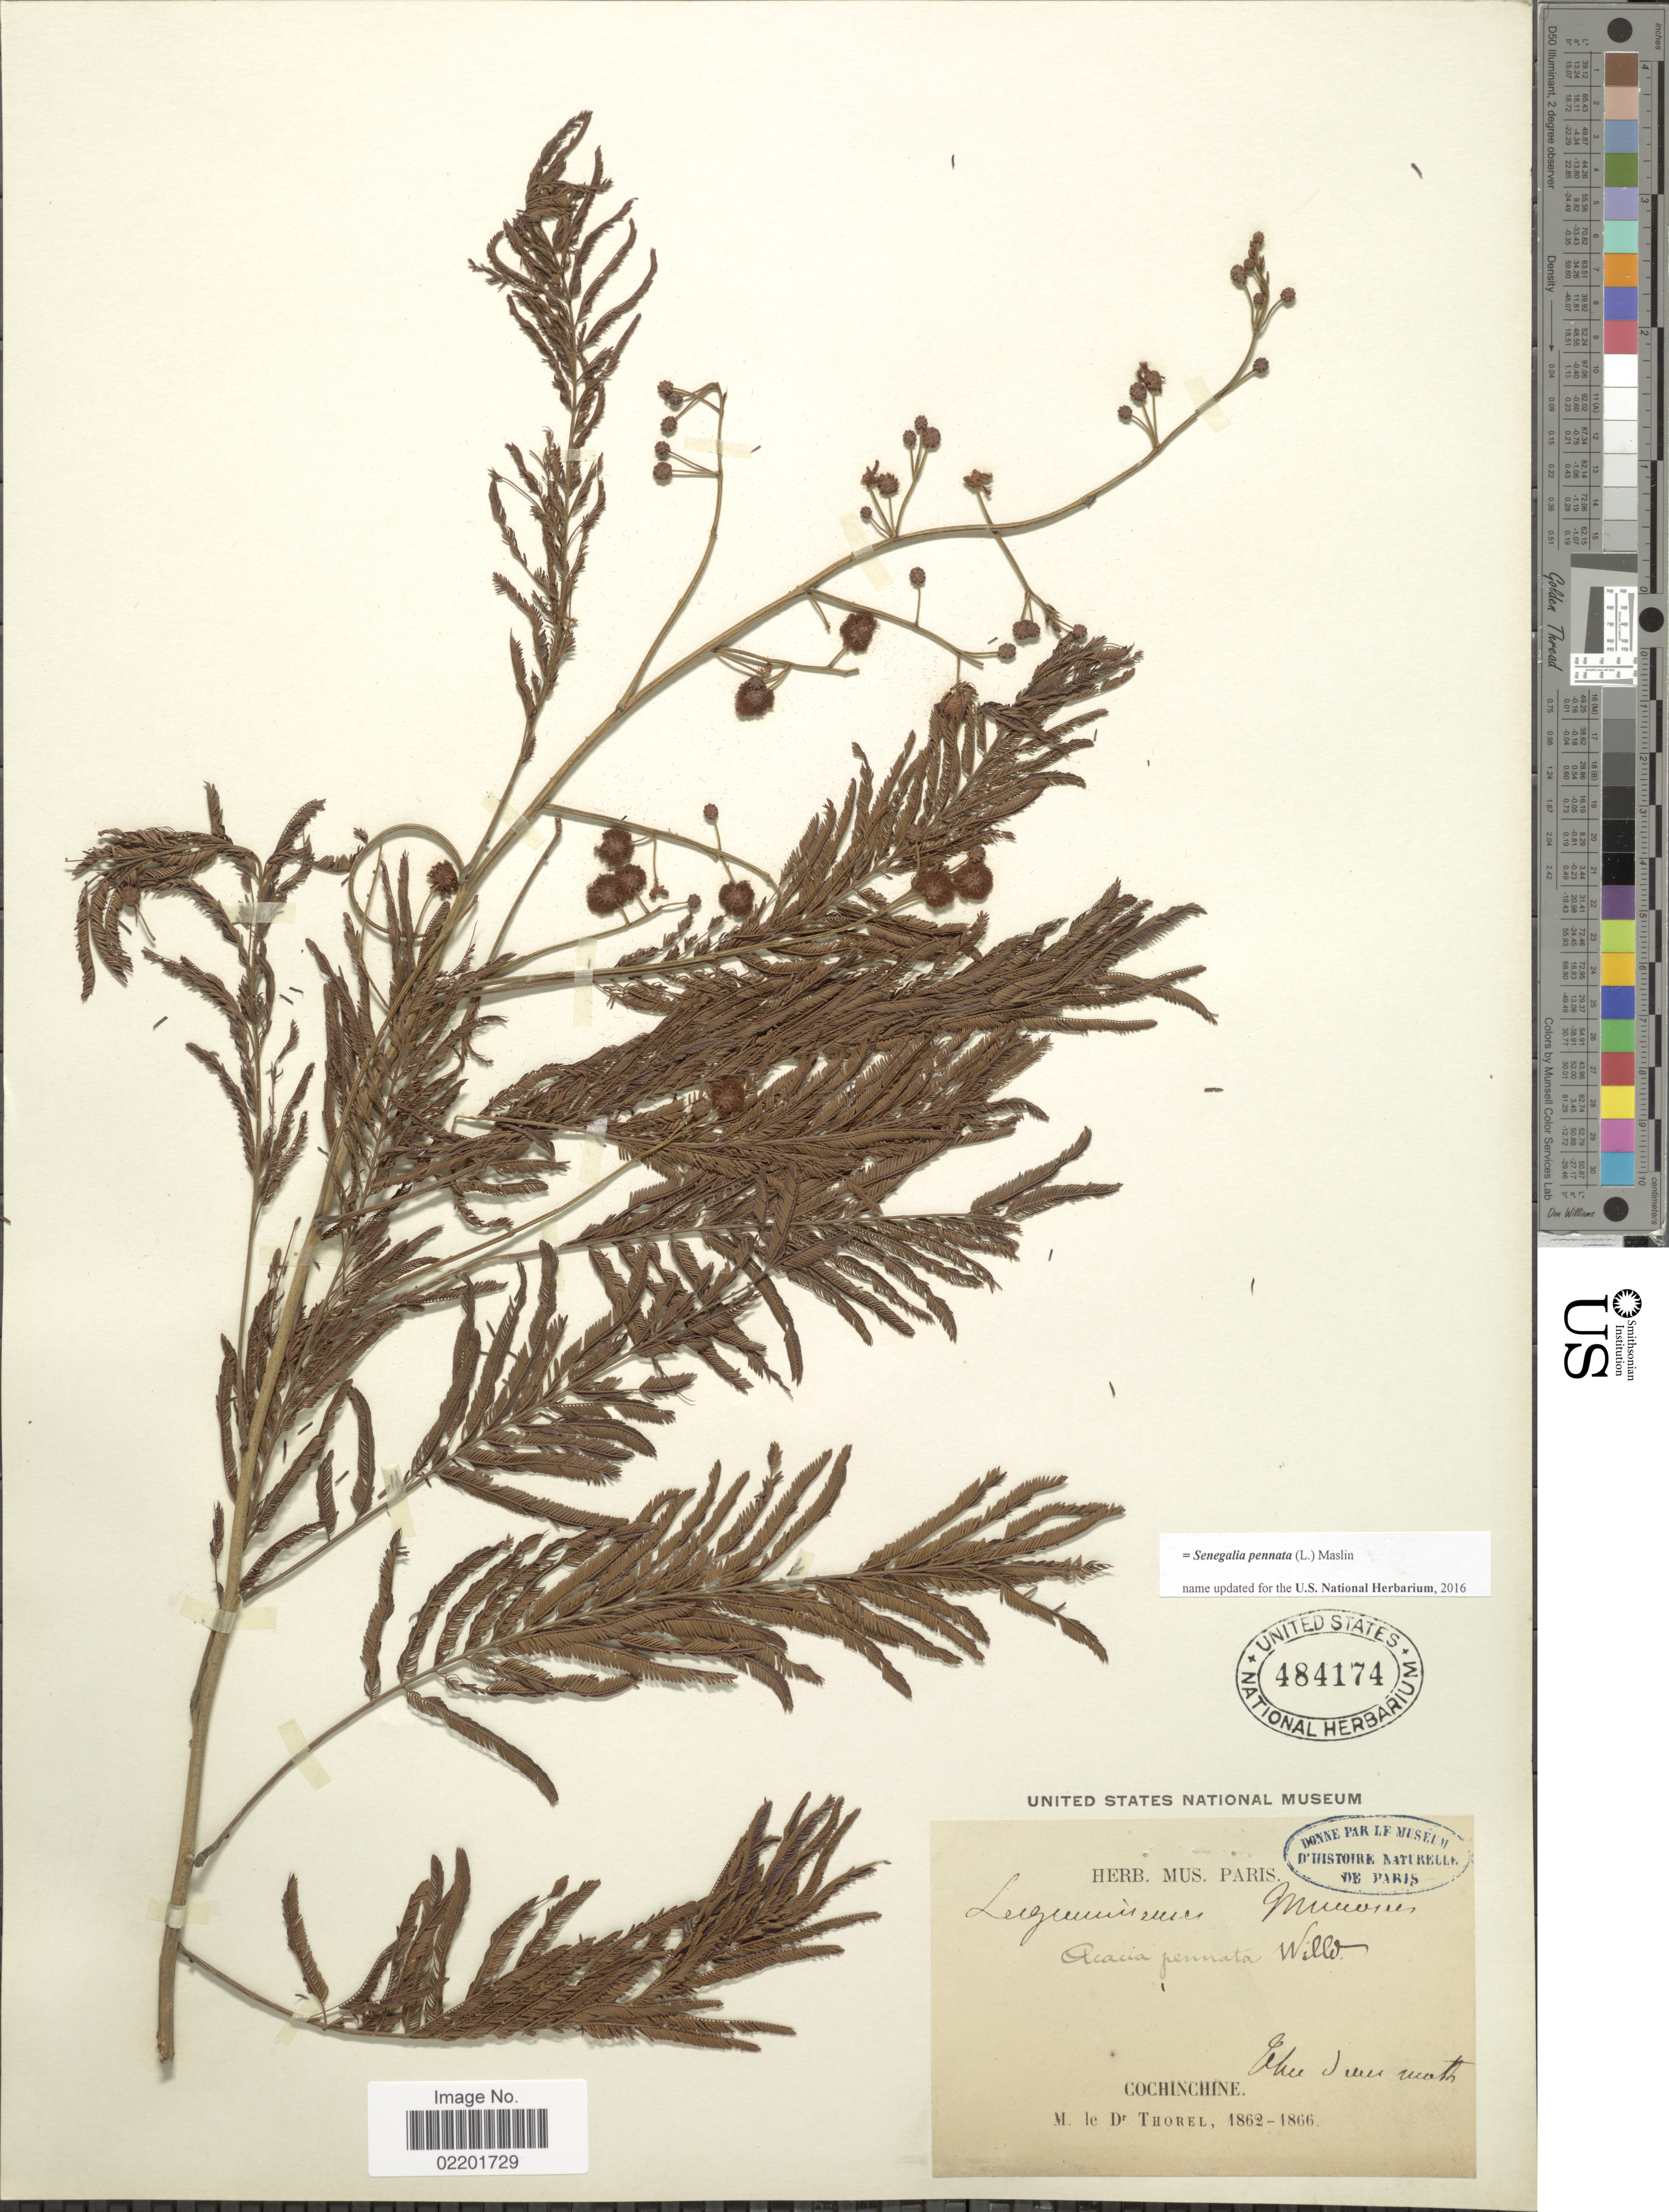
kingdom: Plantae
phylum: Tracheophyta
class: Magnoliopsida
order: Fabales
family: Fabaceae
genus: Senegalia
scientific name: Senegalia pennata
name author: (L.) Maslin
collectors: C. Thorel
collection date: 1862/1866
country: Vietnam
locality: Cochinchine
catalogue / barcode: US 484174